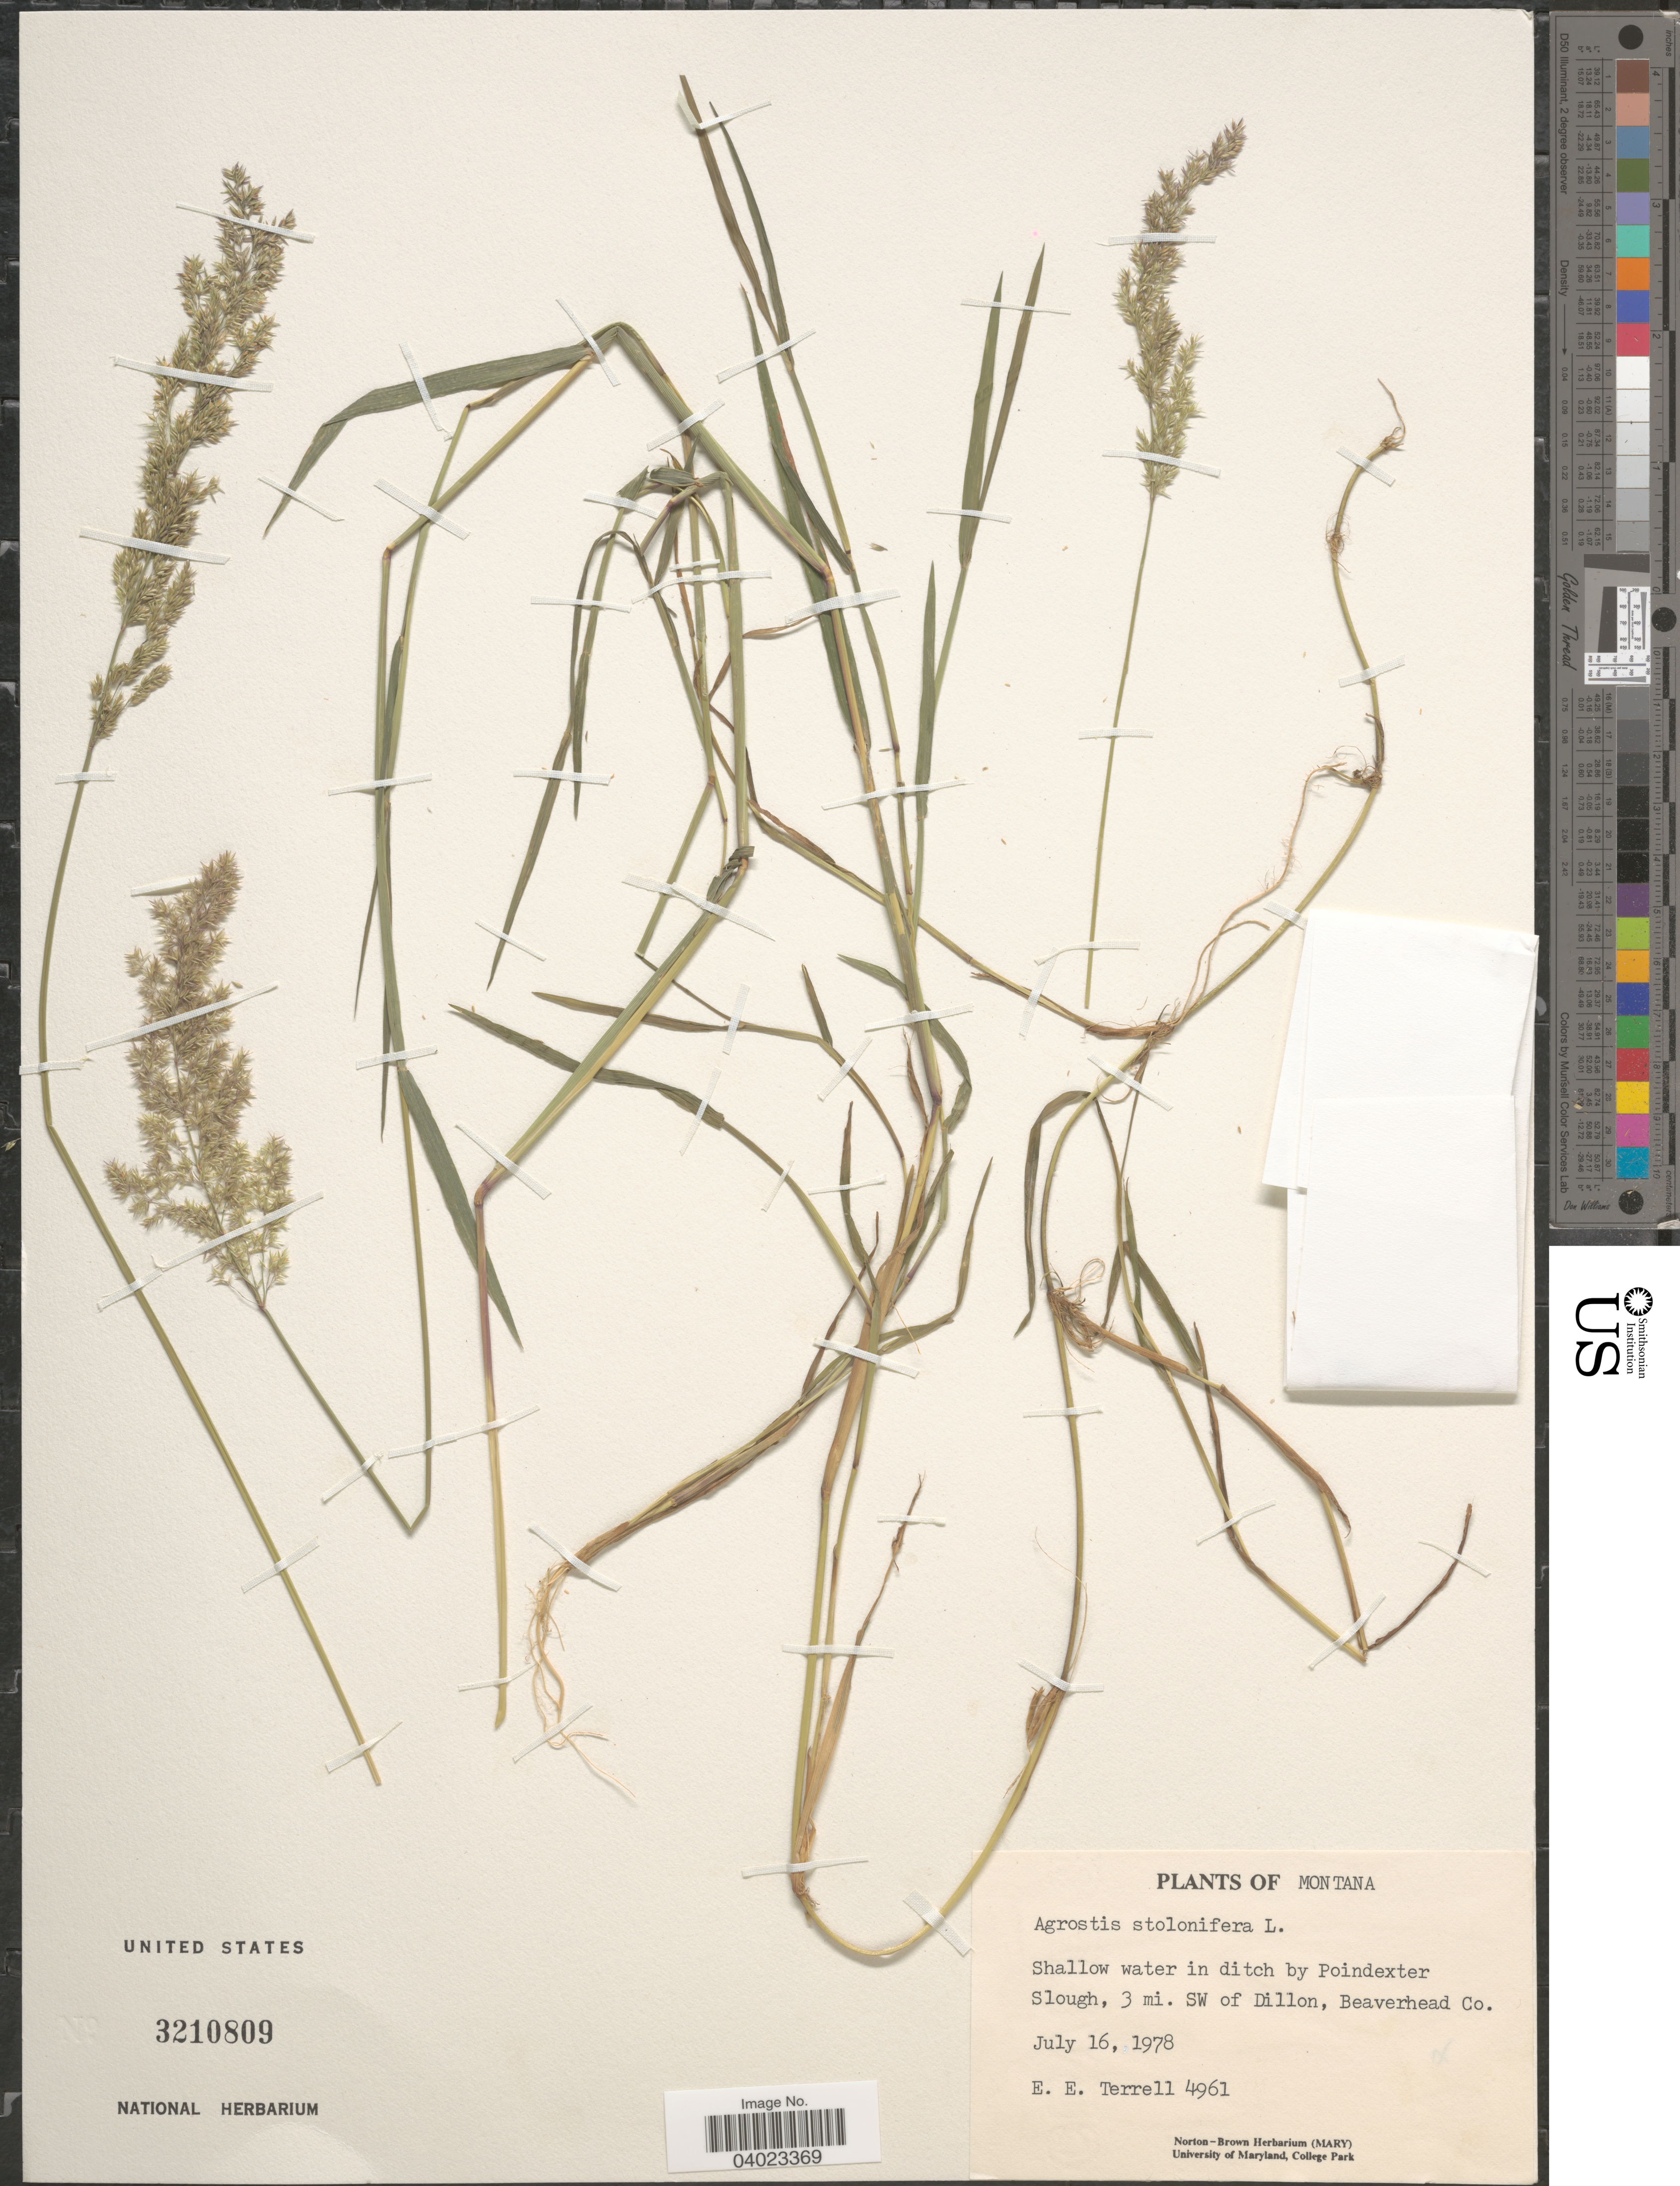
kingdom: Plantae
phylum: Tracheophyta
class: Liliopsida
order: Poales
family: Poaceae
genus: Agrostis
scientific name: Agrostis stolonifera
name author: L.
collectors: E. E. Terrell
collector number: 4961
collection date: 1978-07-16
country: United States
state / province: Montana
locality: Shallow water in ditch by Poindexter Slough, 3 mi. SW of Dillon, Beaverhead Co.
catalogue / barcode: US 3210809